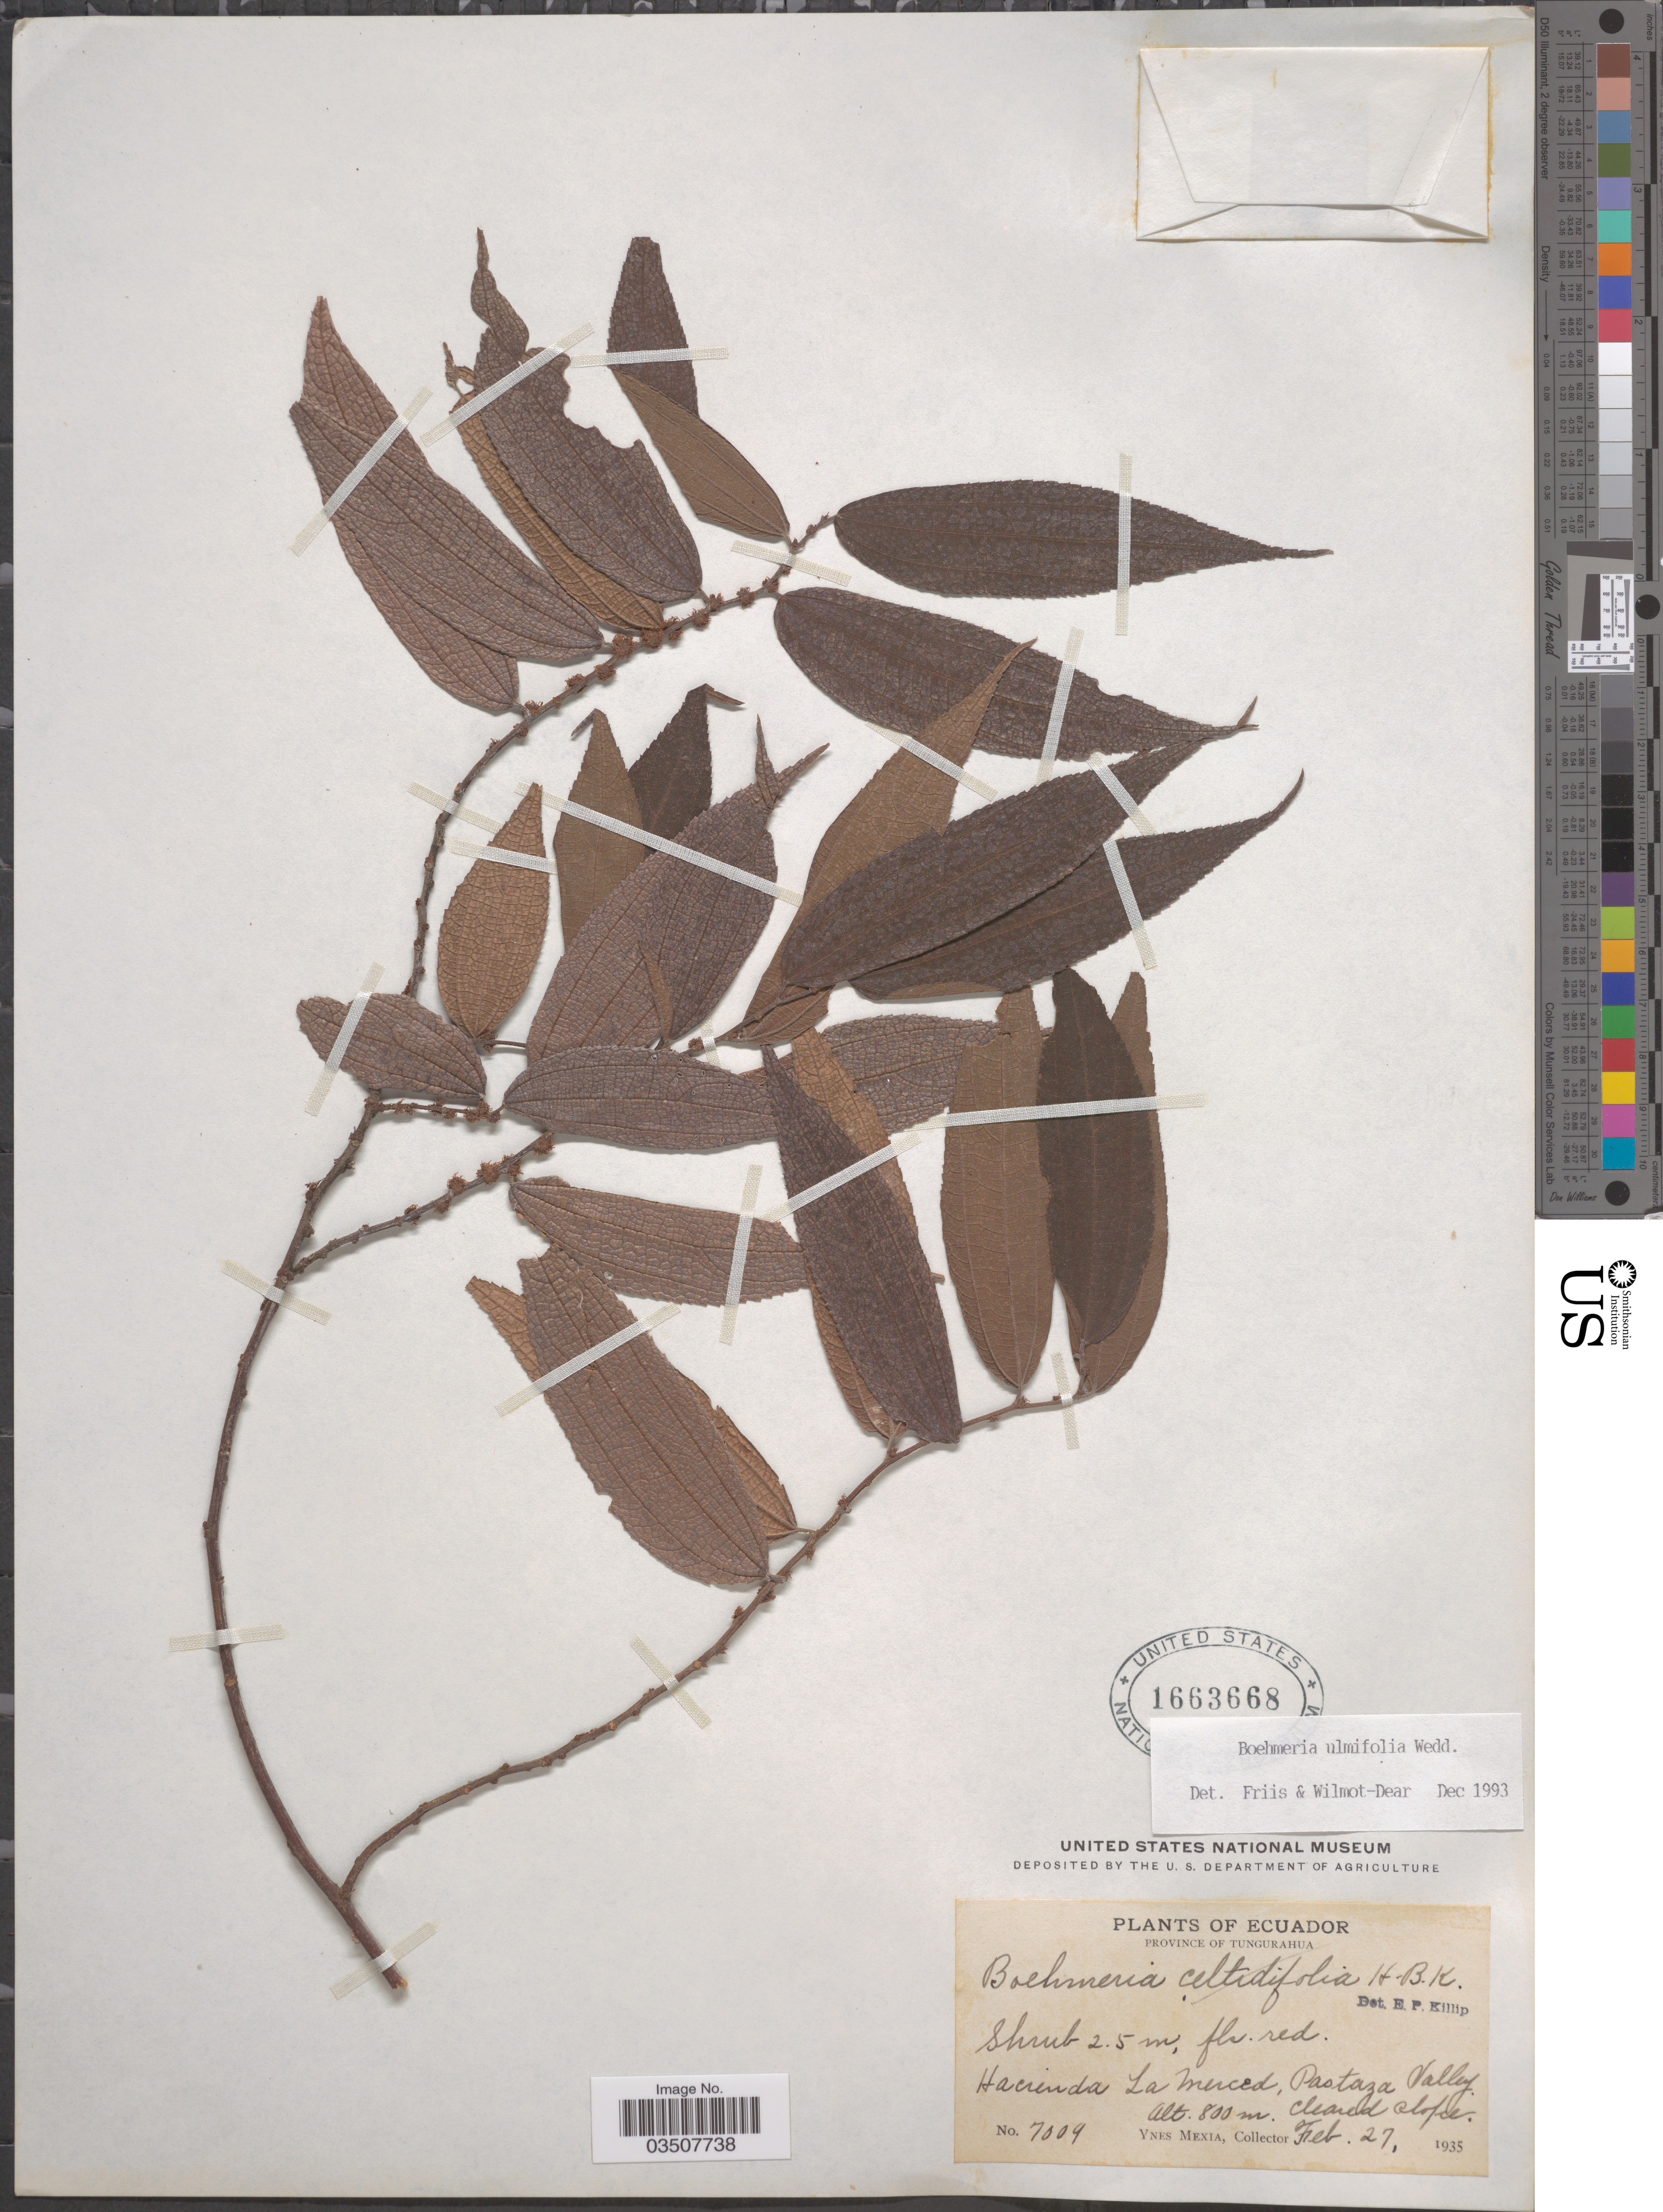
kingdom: Plantae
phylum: Tracheophyta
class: Magnoliopsida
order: Rosales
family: Urticaceae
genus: Boehmeria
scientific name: Boehmeria ulmifolia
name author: Wedd.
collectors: Y. Mexia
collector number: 7009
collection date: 1935-02-27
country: Ecuador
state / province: Tungurahua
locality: Hacienda La Merced, Pastaza Valley.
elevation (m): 800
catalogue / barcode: US 1663668